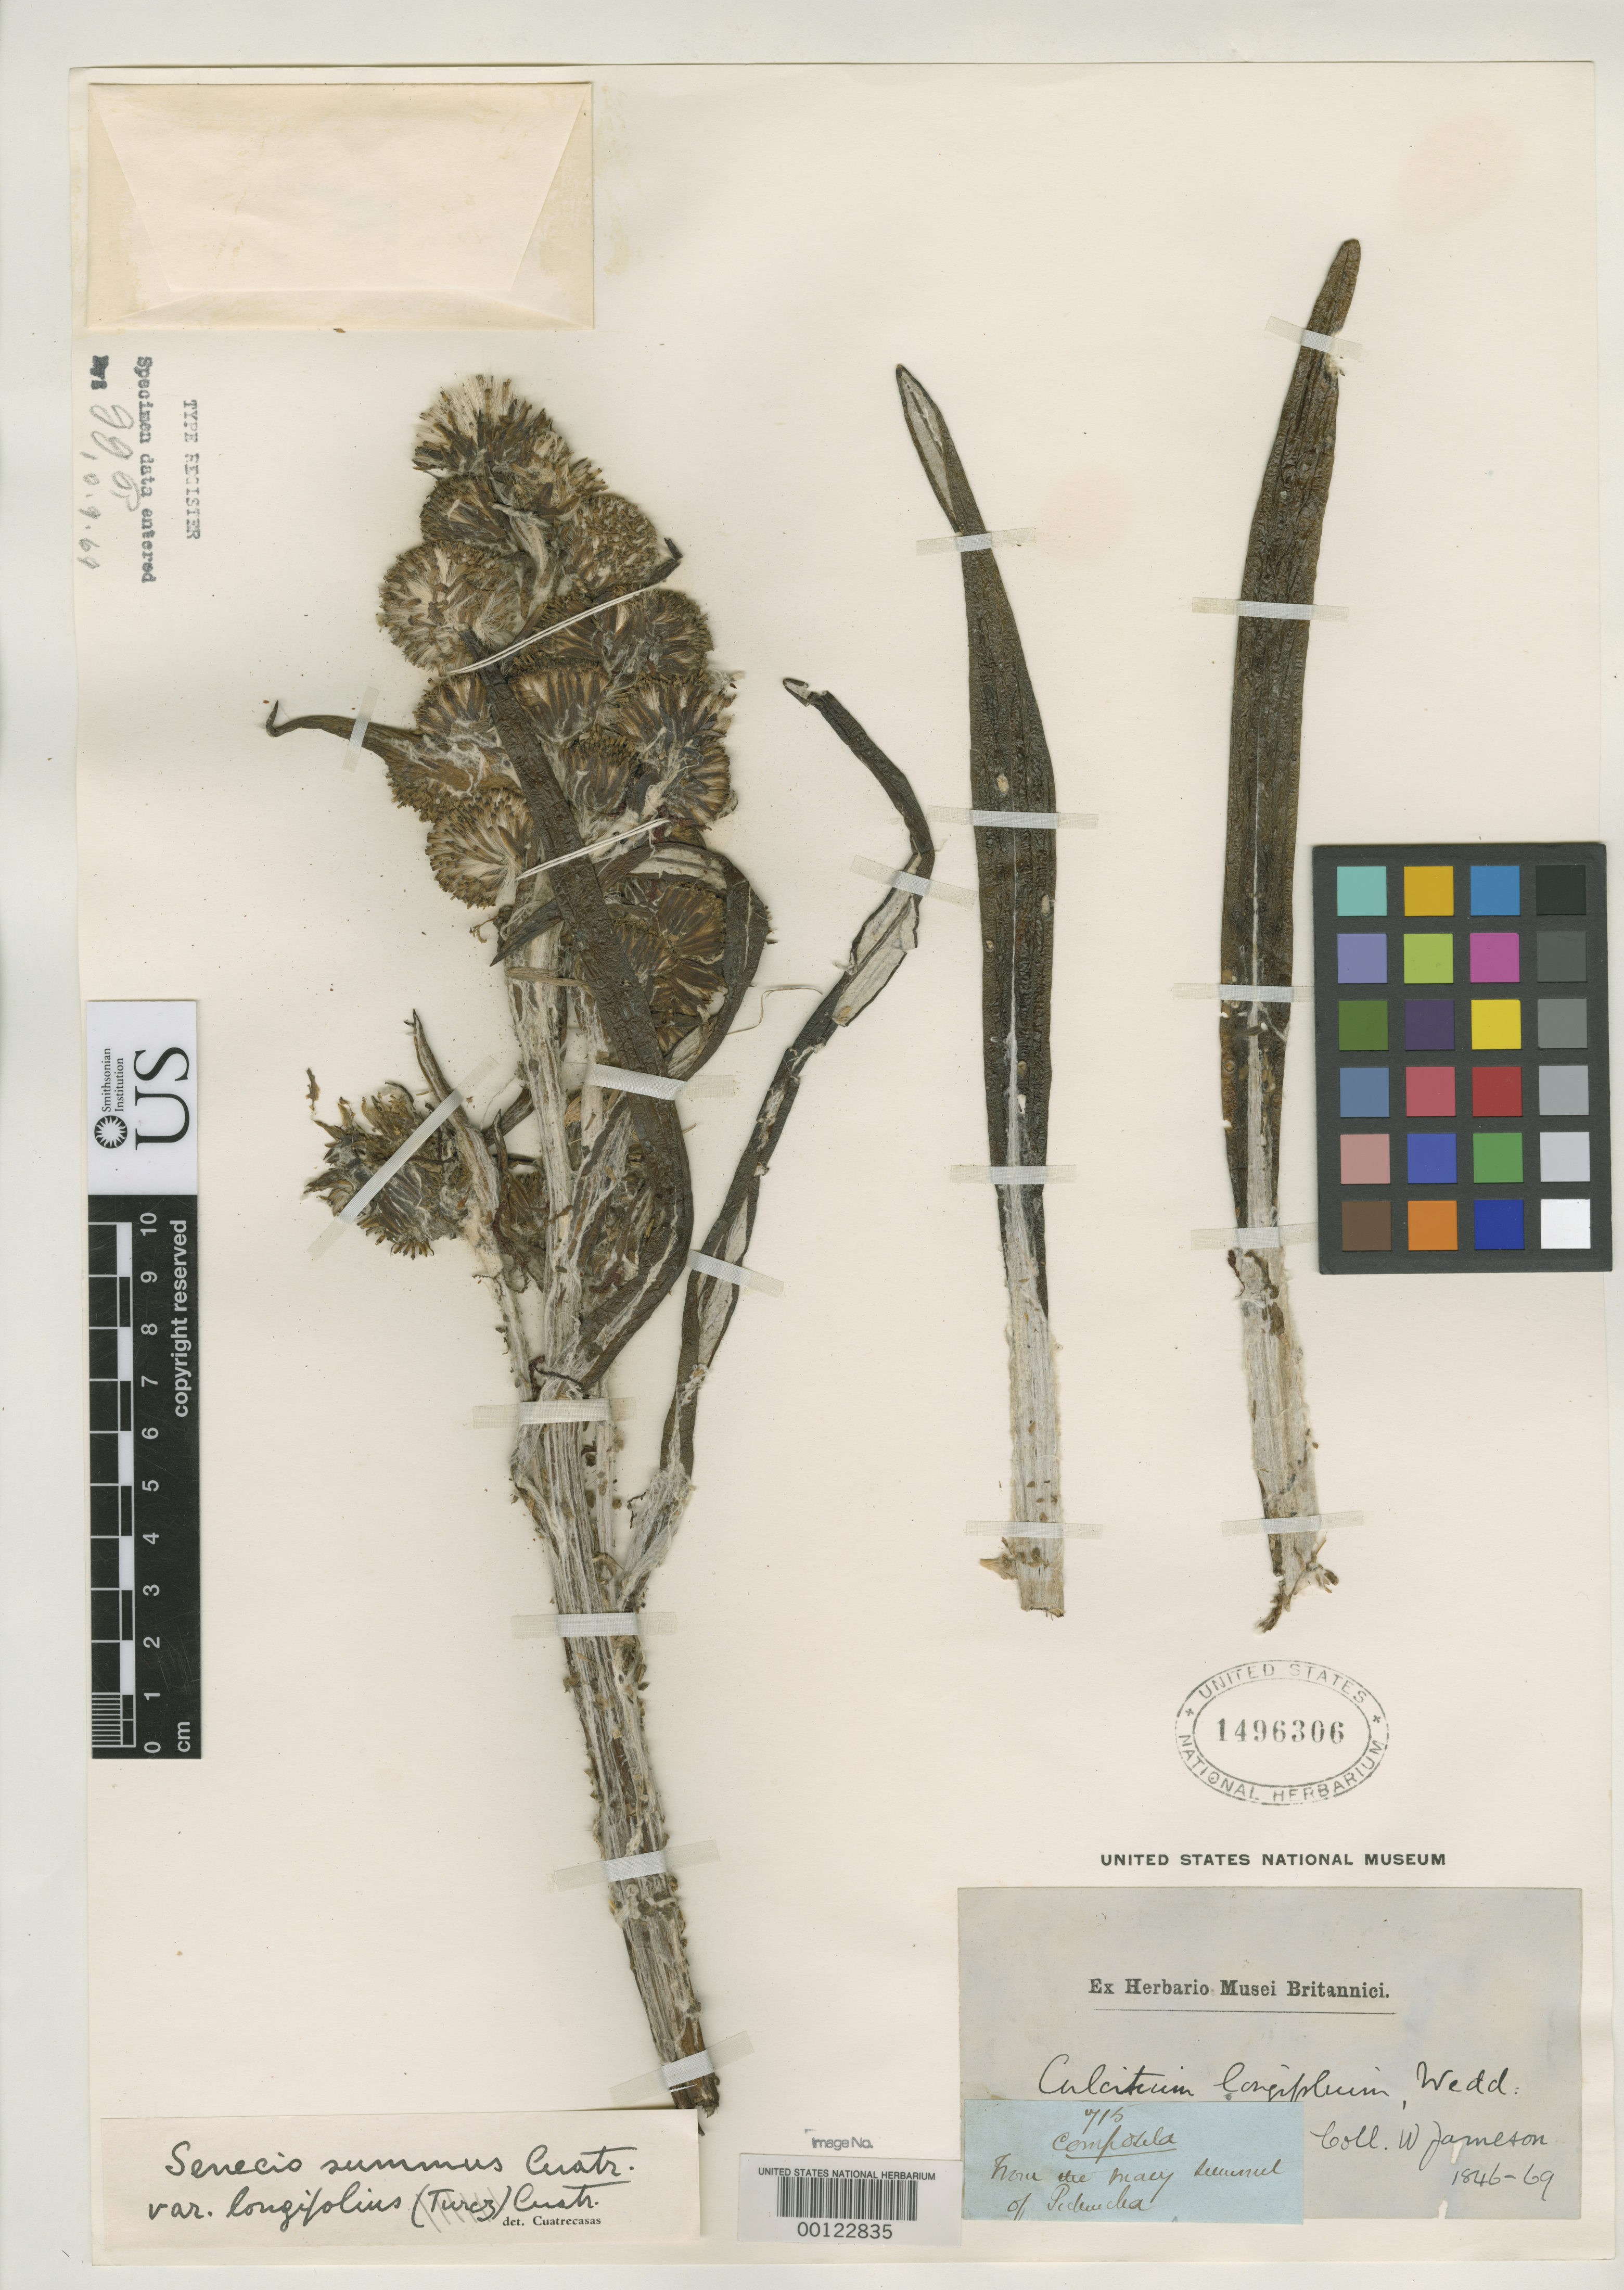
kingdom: Plantae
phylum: Tracheophyta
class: Magnoliopsida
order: Asterales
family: Asteraceae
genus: Culcitium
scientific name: Culcitium longifolium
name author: Wedd.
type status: Type Collection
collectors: W. Jameson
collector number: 715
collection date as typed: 1846 to -- --- 1869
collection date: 1846/1869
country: Ecuador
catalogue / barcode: US 1496306